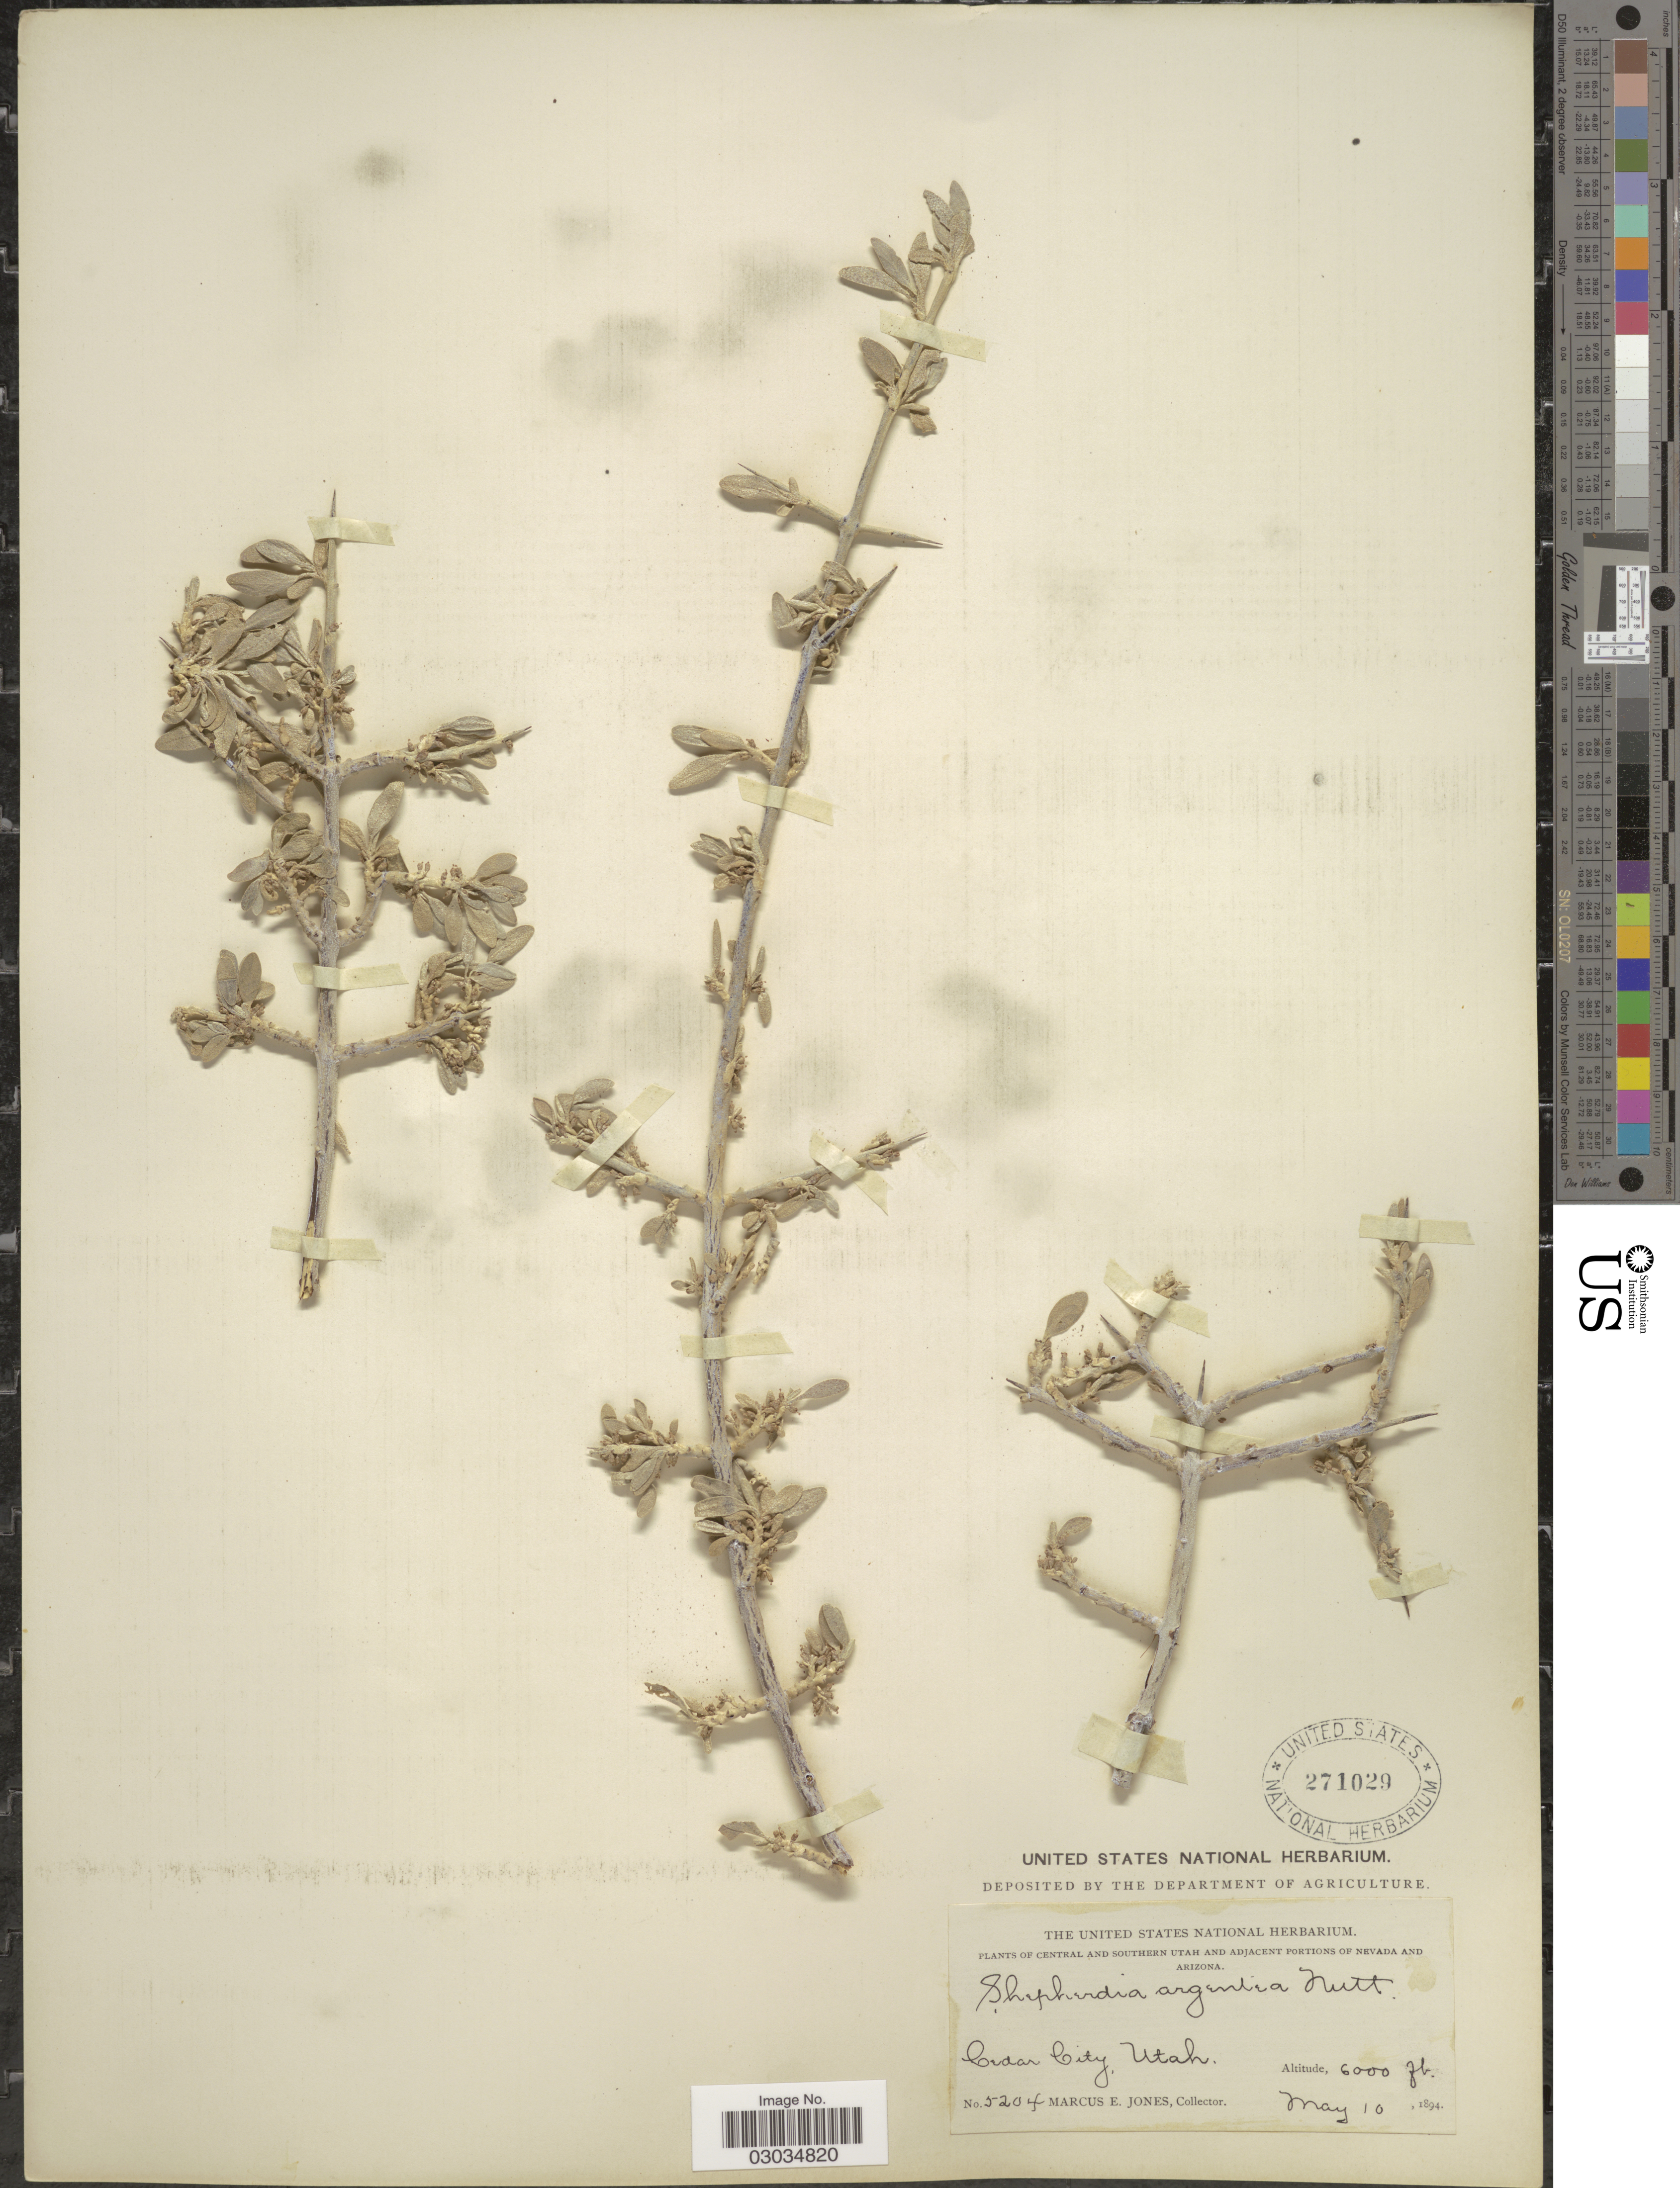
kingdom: Plantae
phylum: Tracheophyta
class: Magnoliopsida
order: Rosales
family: Elaeagnaceae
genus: Shepherdia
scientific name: Shepherdia argentea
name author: (Pursh) Nutt.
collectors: M. E. Jones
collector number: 5204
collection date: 1894-05-10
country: United States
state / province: Utah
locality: Central and Southern Utah, Cedar City.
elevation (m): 1829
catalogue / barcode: US 271029